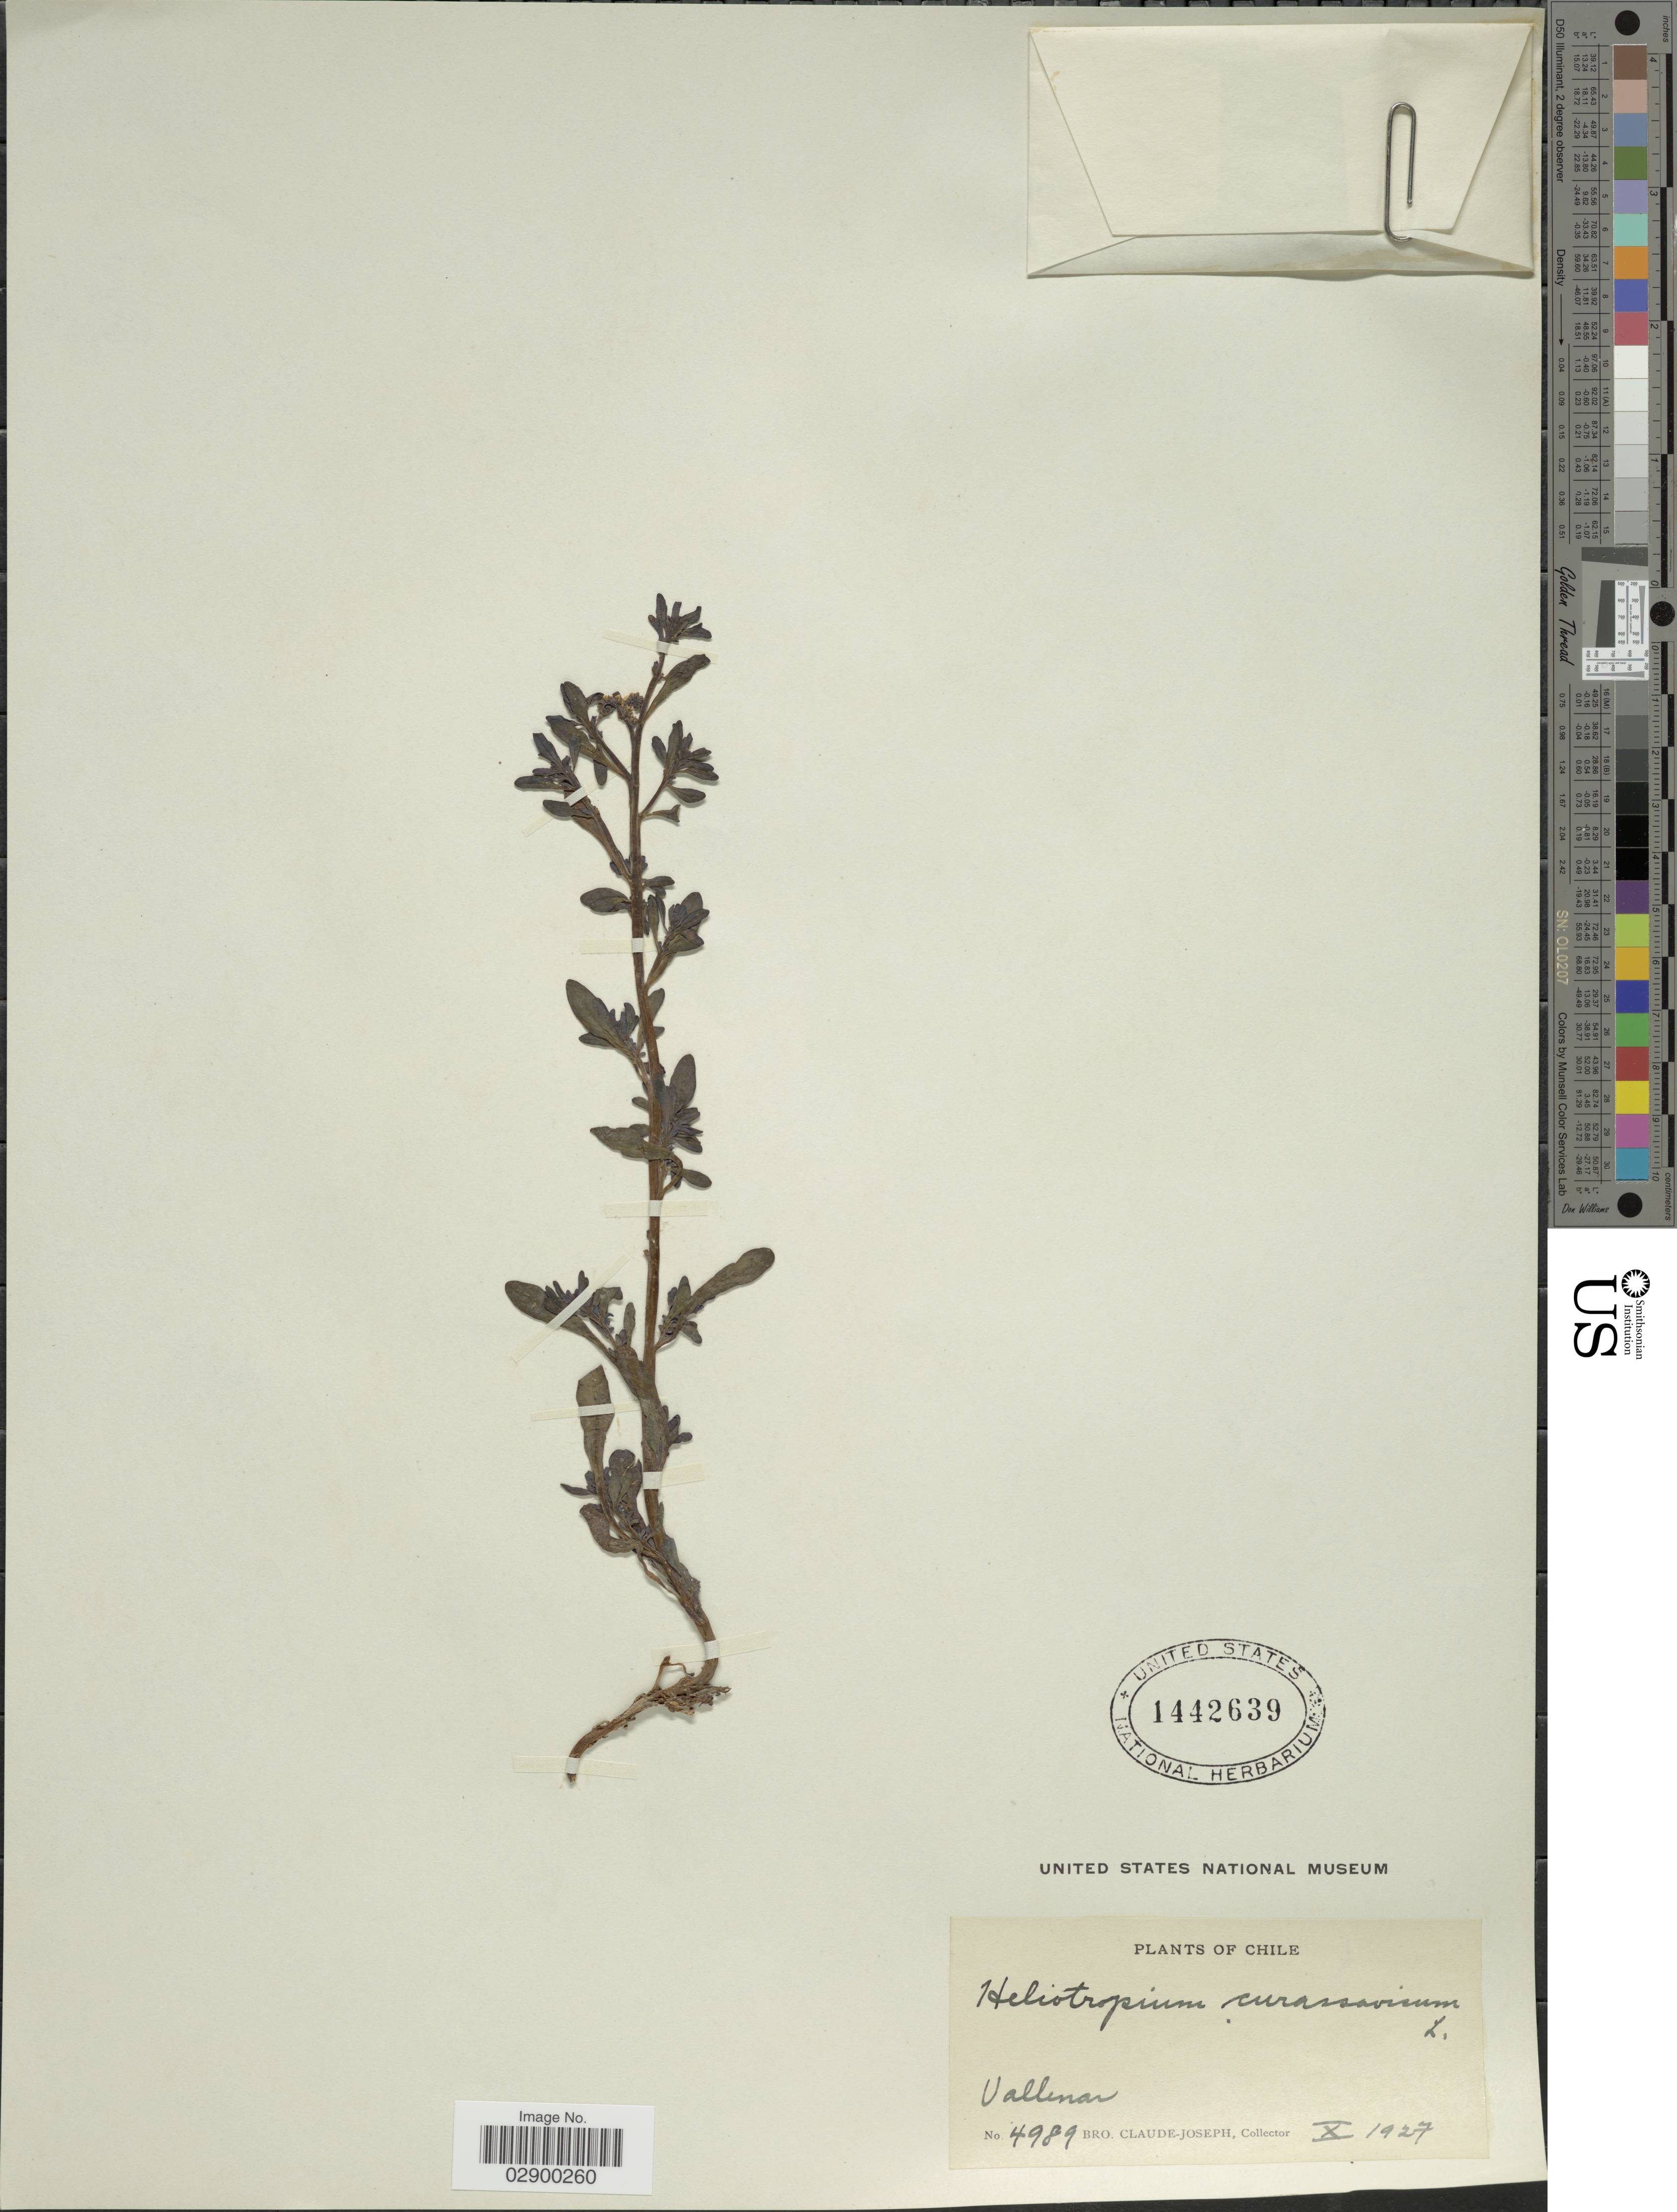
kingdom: Plantae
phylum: Tracheophyta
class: Magnoliopsida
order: Boraginales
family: Heliotropiaceae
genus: Heliotropium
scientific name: Heliotropium curassavicum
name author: L.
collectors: Bro. Claude-Joseph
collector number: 4989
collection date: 1927-10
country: Chile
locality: Vallenar.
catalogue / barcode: US 1442639